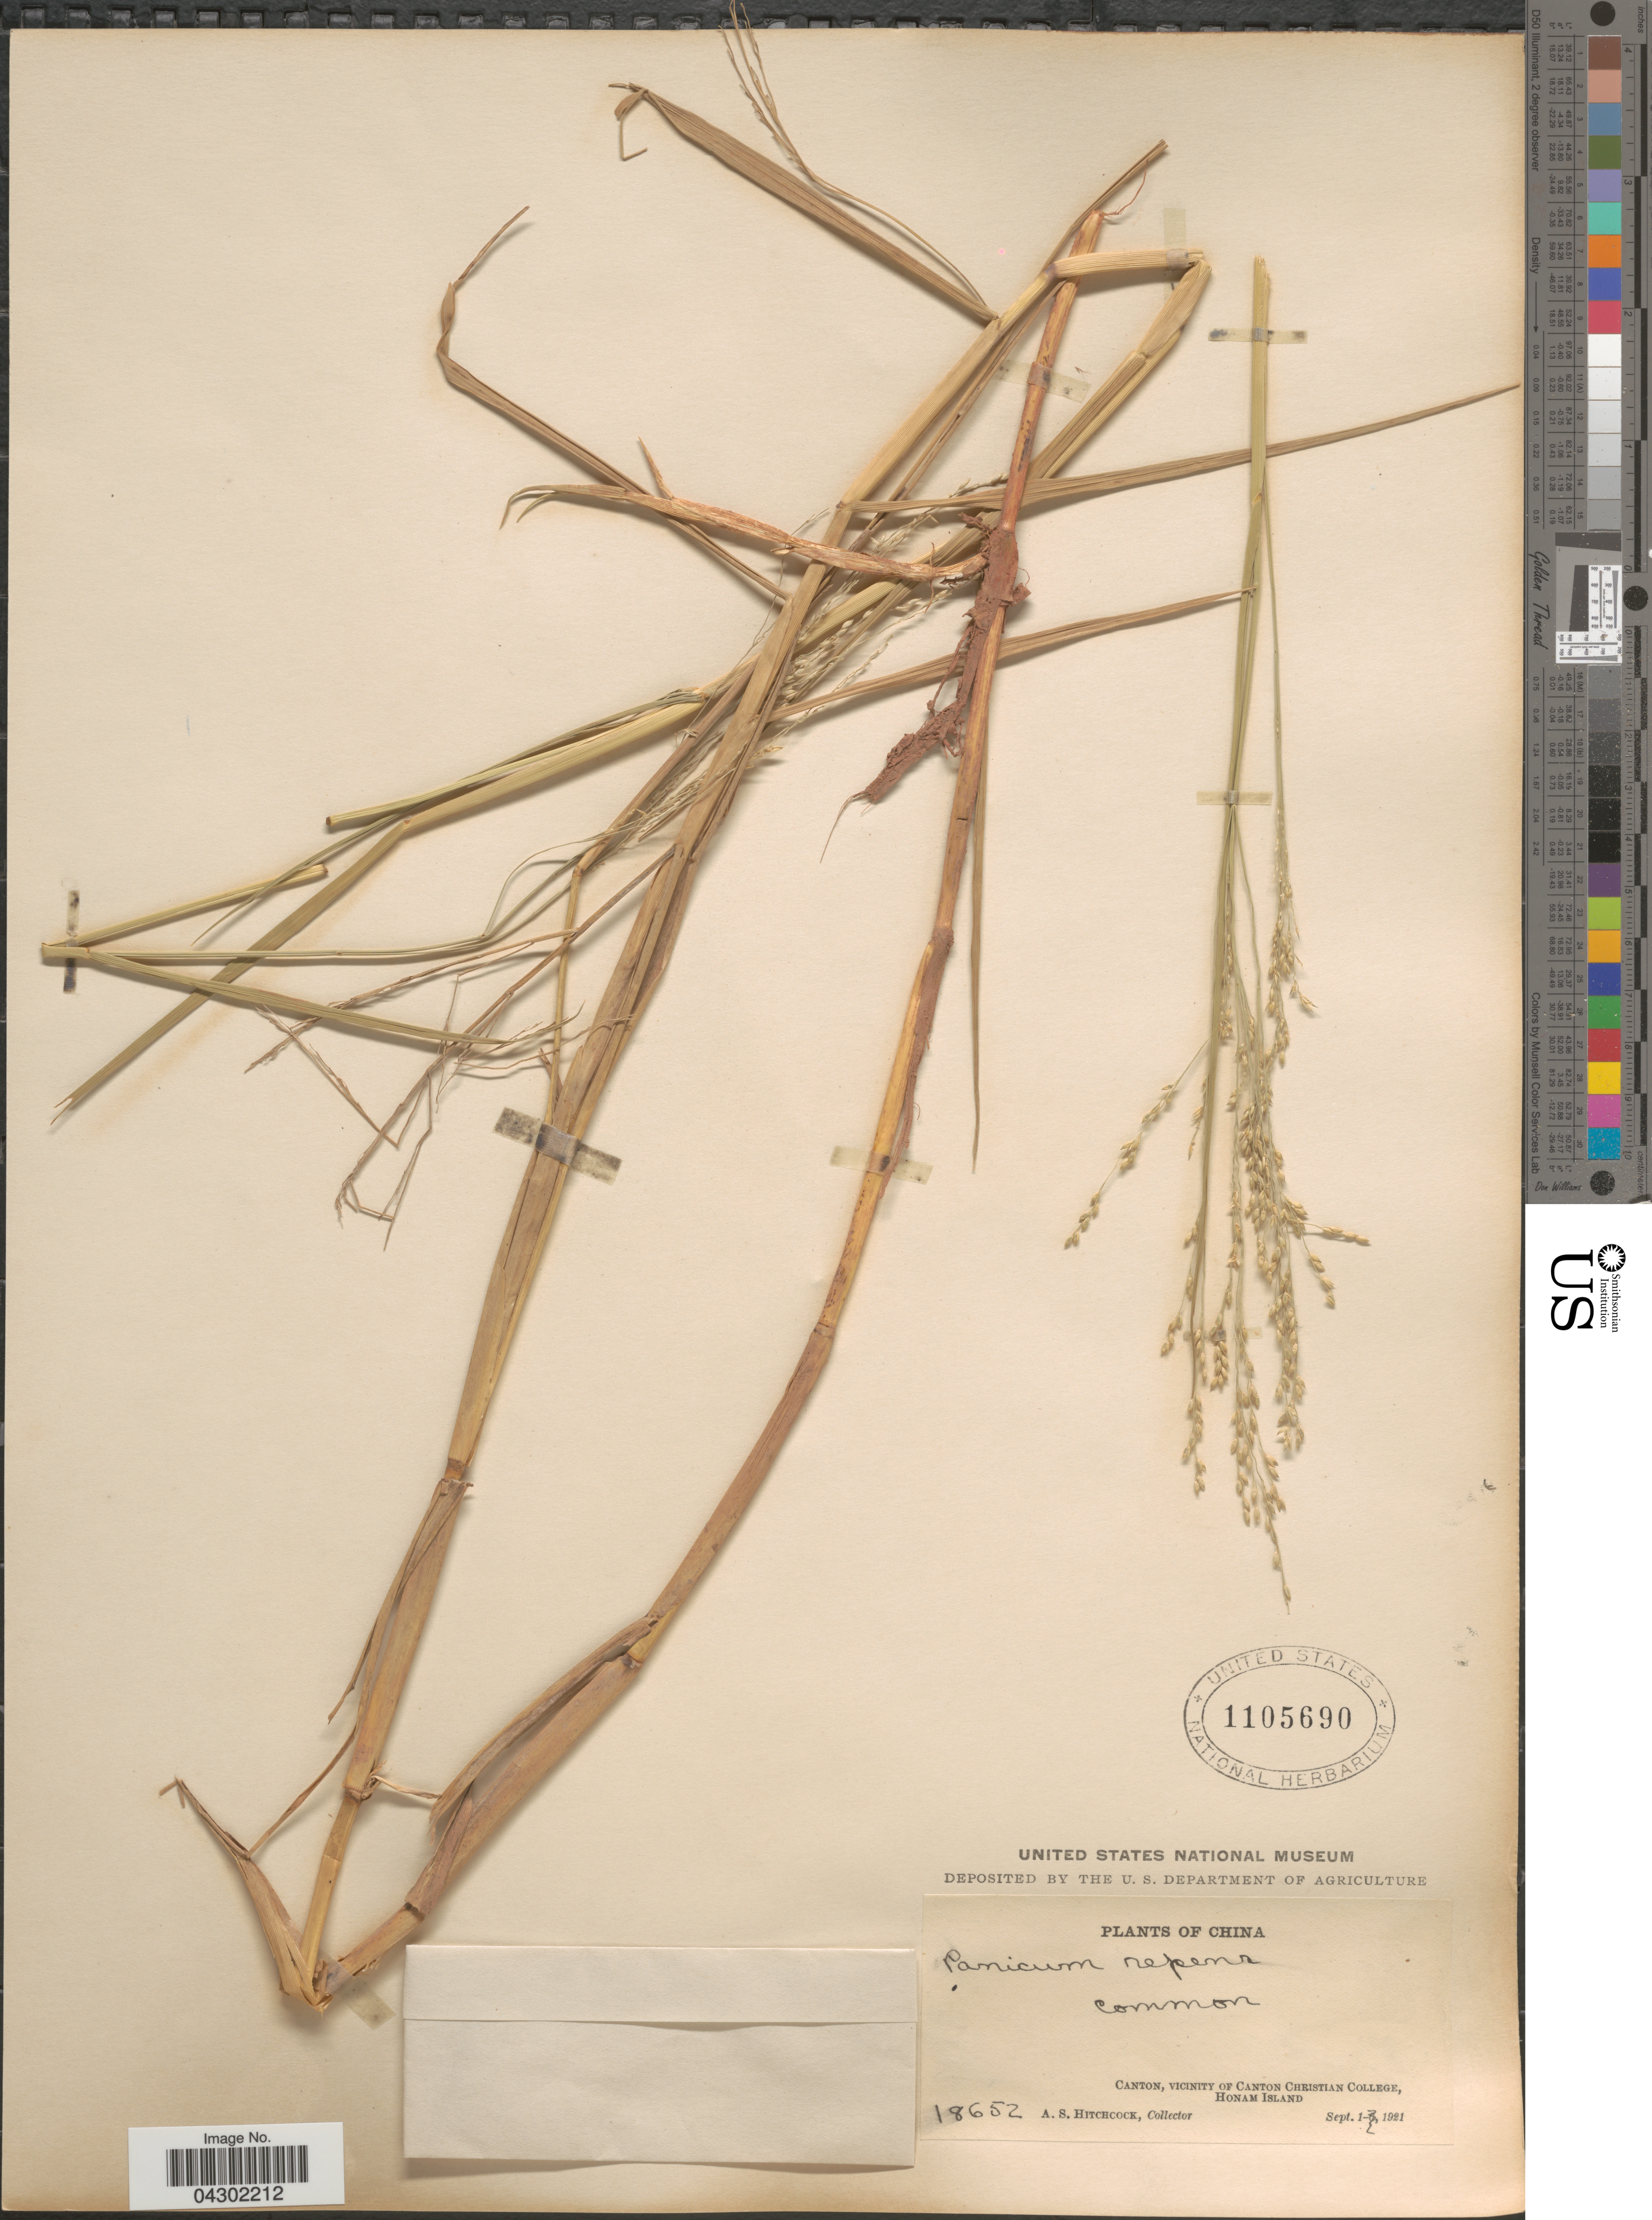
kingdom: Plantae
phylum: Tracheophyta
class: Liliopsida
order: Poales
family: Poaceae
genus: Panicum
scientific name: Panicum repens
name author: L.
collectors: A. S. Hitchcock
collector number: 18652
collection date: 1921-09-01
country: China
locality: Canton, vicinity of Canton Christian College, Honam Island.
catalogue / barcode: US 1105690